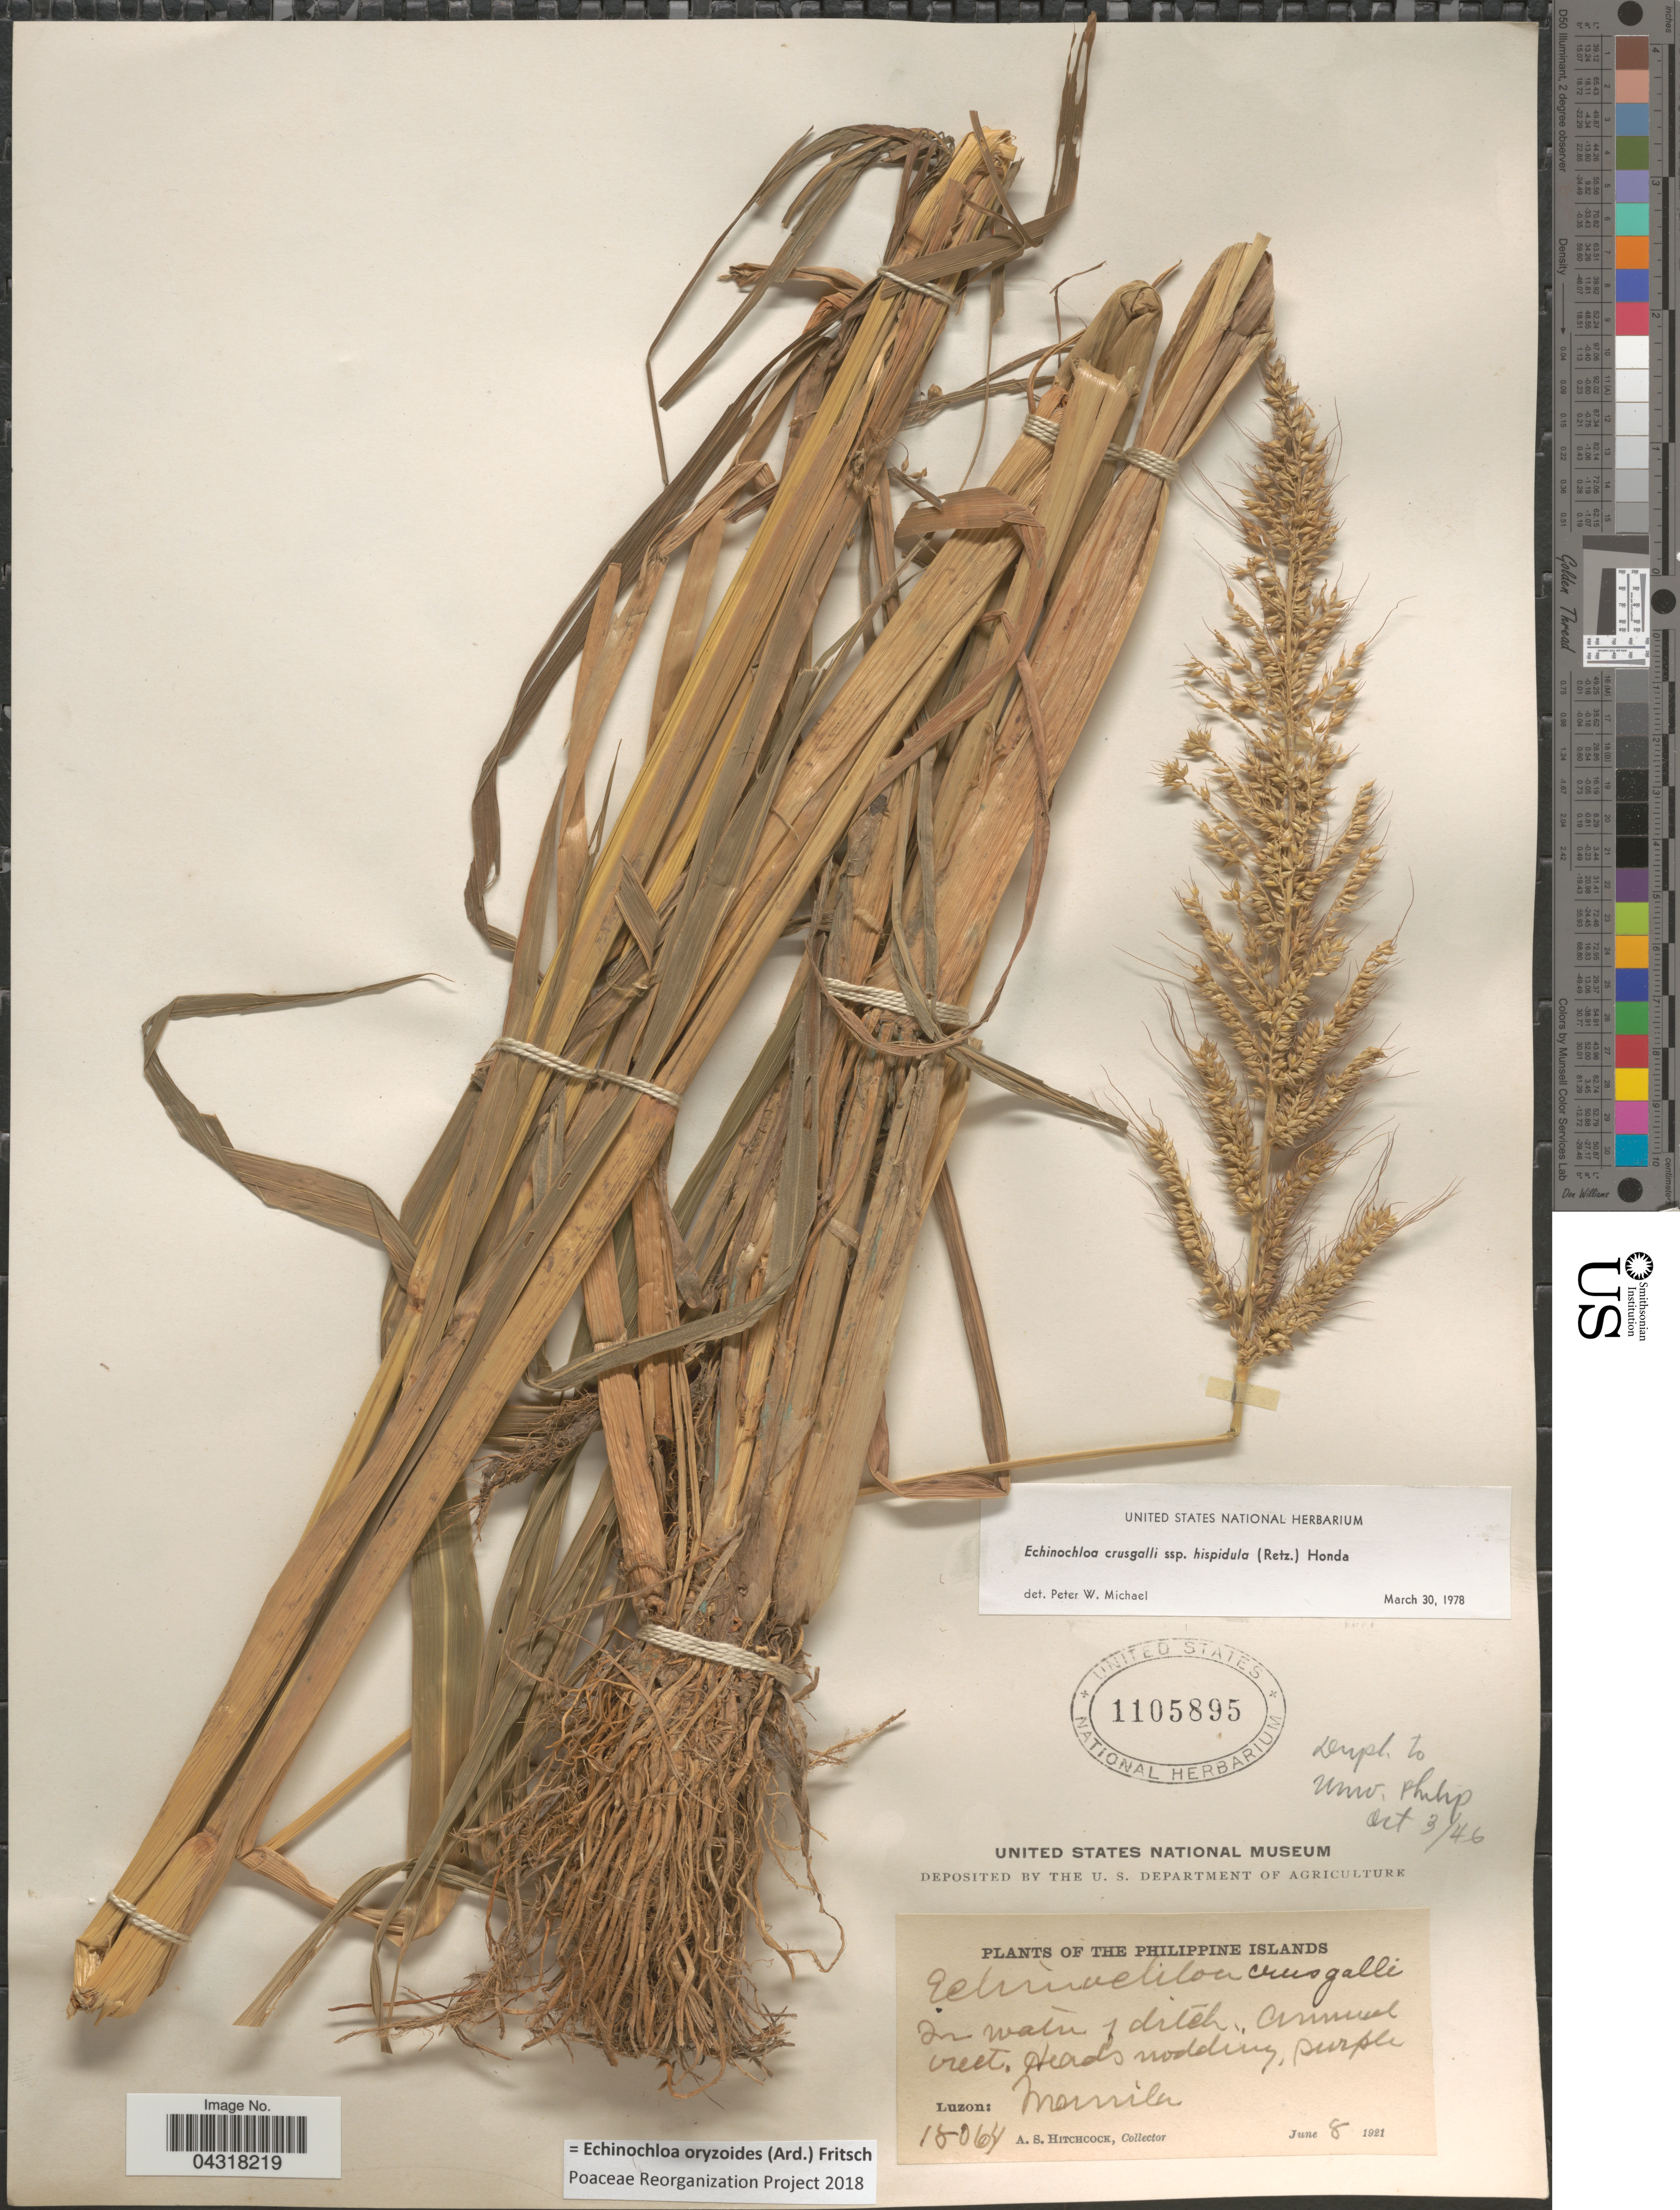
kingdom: Plantae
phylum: Tracheophyta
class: Liliopsida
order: Poales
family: Poaceae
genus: Echinochloa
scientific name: Echinochloa oryzoides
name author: (Ard.) Fritsch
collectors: A. S. Hitchcock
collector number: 18064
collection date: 1921-06-08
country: Philippines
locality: Luzon: Manila.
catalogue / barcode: US 1105895